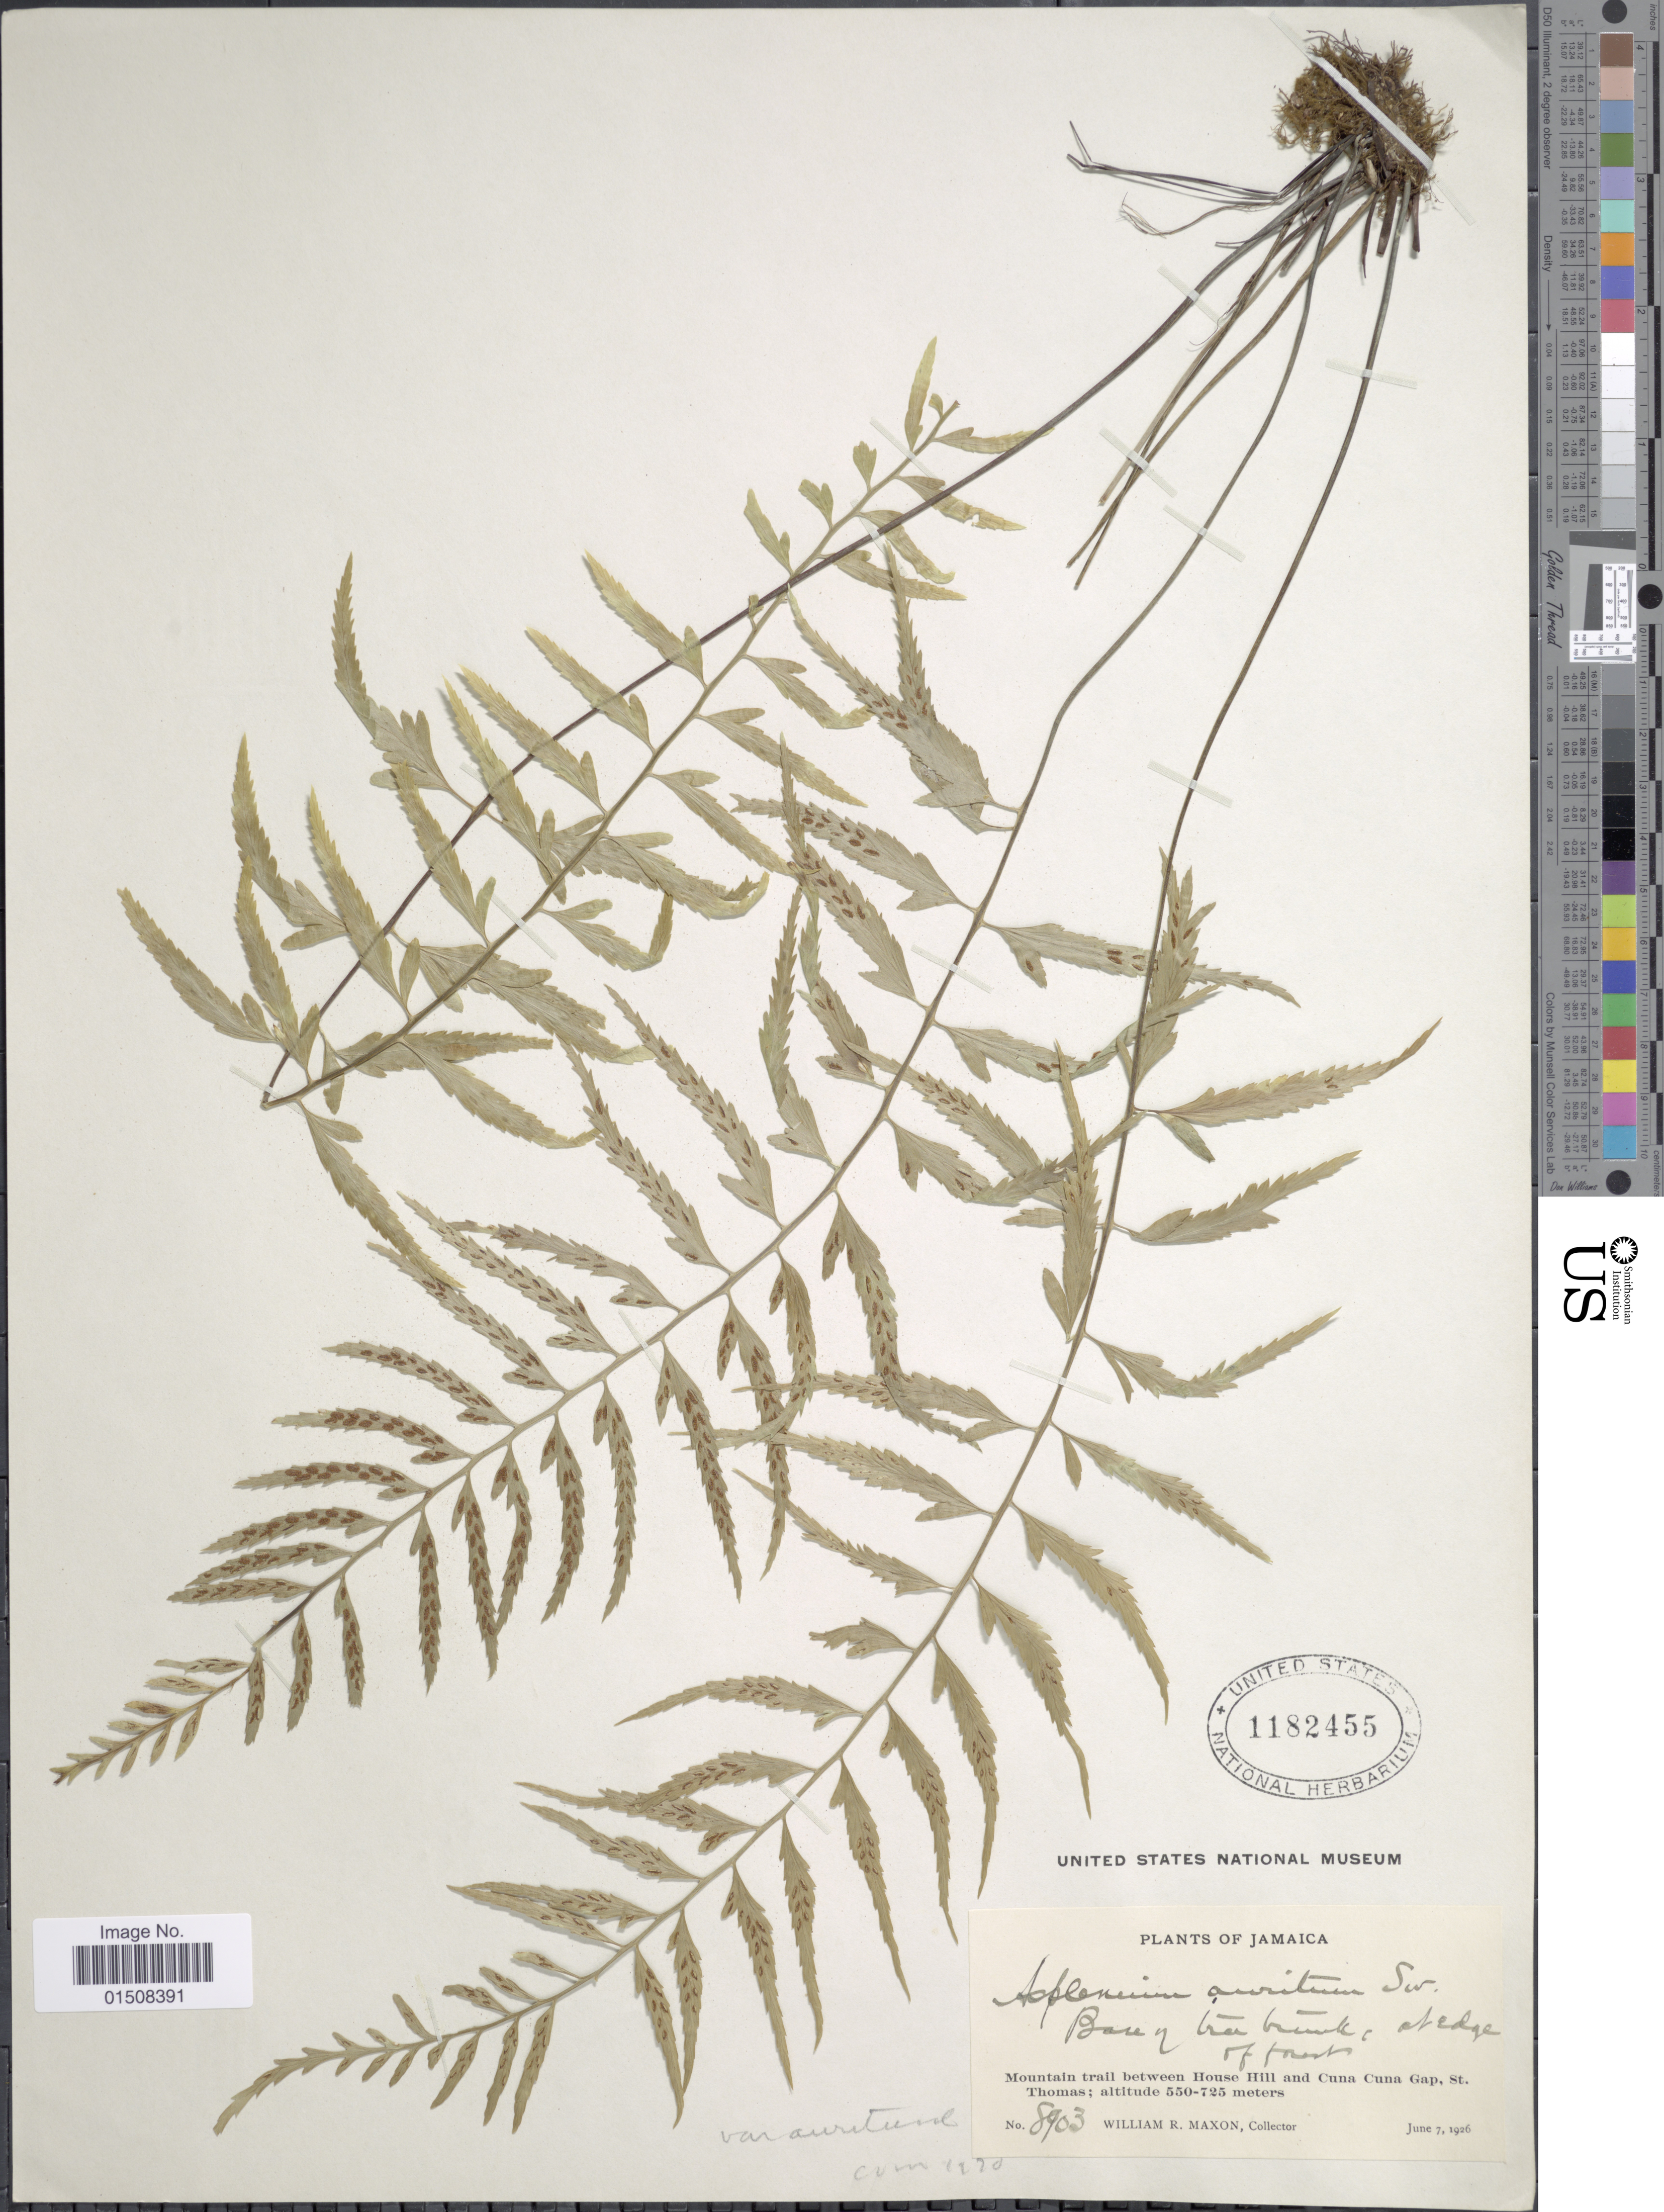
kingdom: Plantae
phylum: Tracheophyta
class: Polypodiopsida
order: Polypodiales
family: Aspleniaceae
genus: Asplenium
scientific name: Asplenium auritum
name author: Sw.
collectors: W. R. Maxon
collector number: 8903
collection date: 1926-06-07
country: Jamaica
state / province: Saint Thomas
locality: Mountain trail between House Hill and Cun Cuna Gap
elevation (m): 550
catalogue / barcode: US 1182455